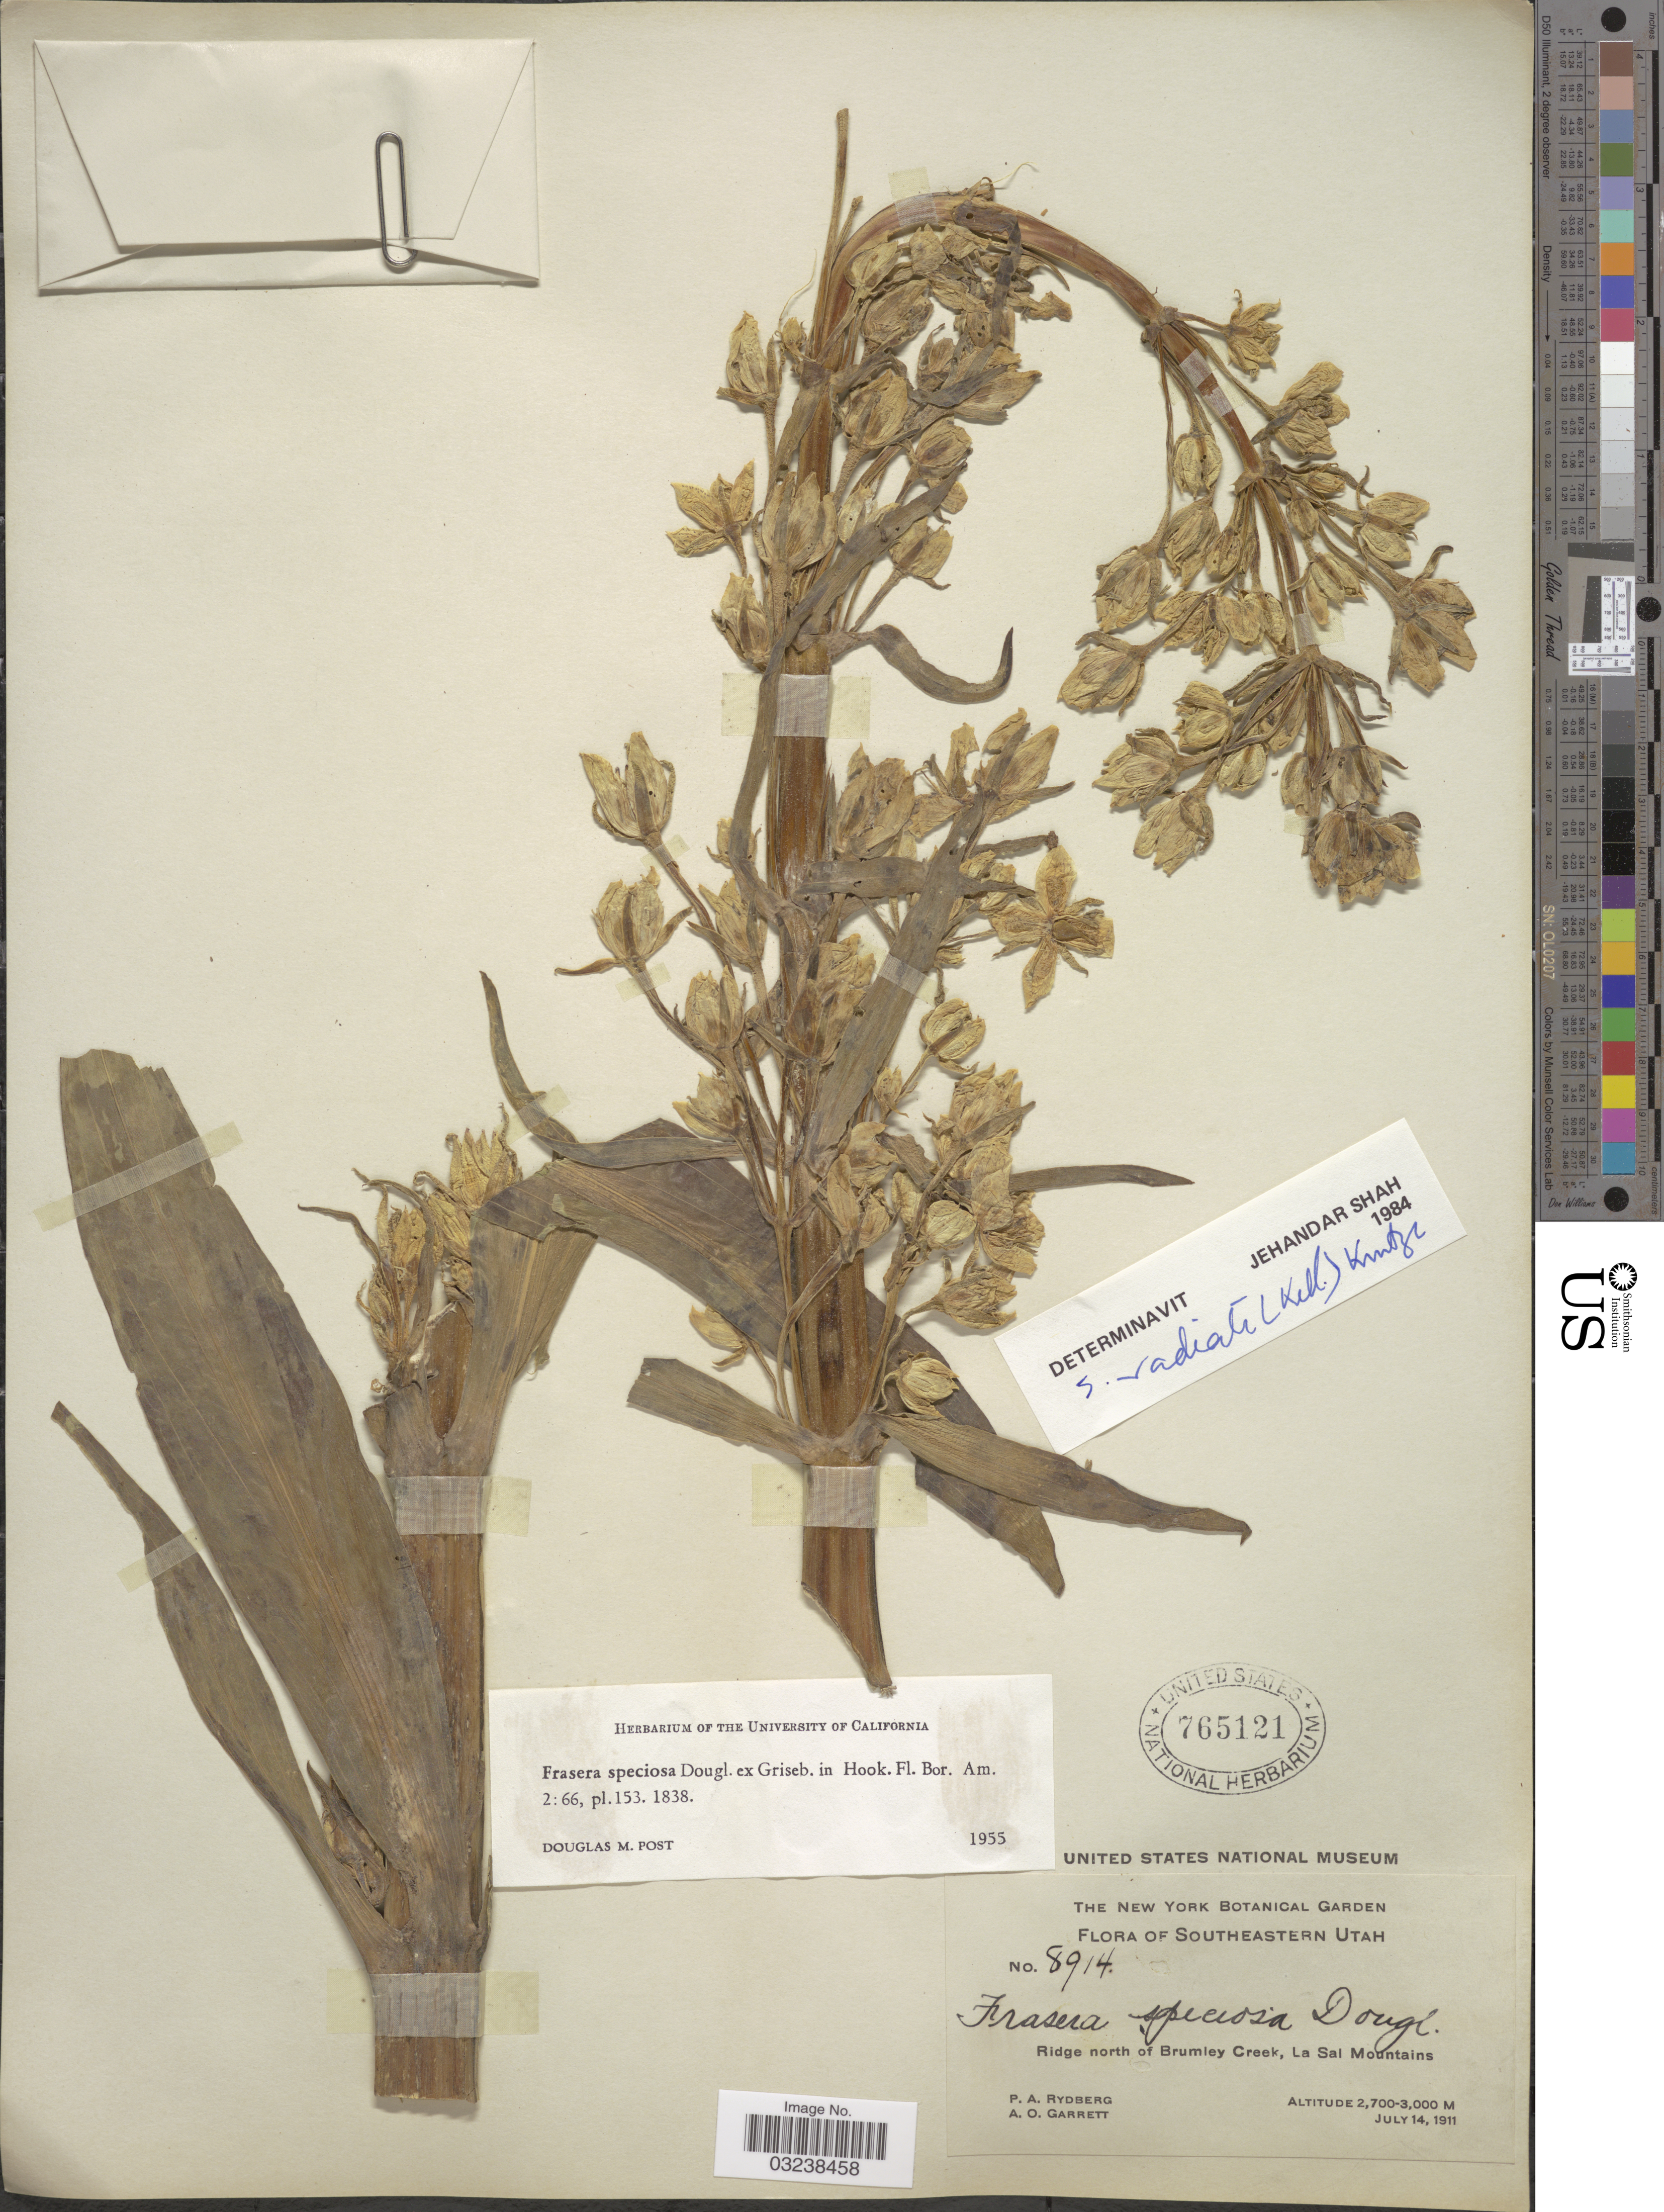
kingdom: Plantae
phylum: Tracheophyta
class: Magnoliopsida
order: Gentianales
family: Gentianaceae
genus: Swertia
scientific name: Swertia radiata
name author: (Kellogg) Kuntze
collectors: P. A. Rydberg & A. O. Garrett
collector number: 8914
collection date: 1911-07-14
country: United States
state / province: Utah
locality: Southeastern Utah. Ridge north of Brumley Creek, La Sal Mountains.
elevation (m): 2700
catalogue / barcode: US 765121